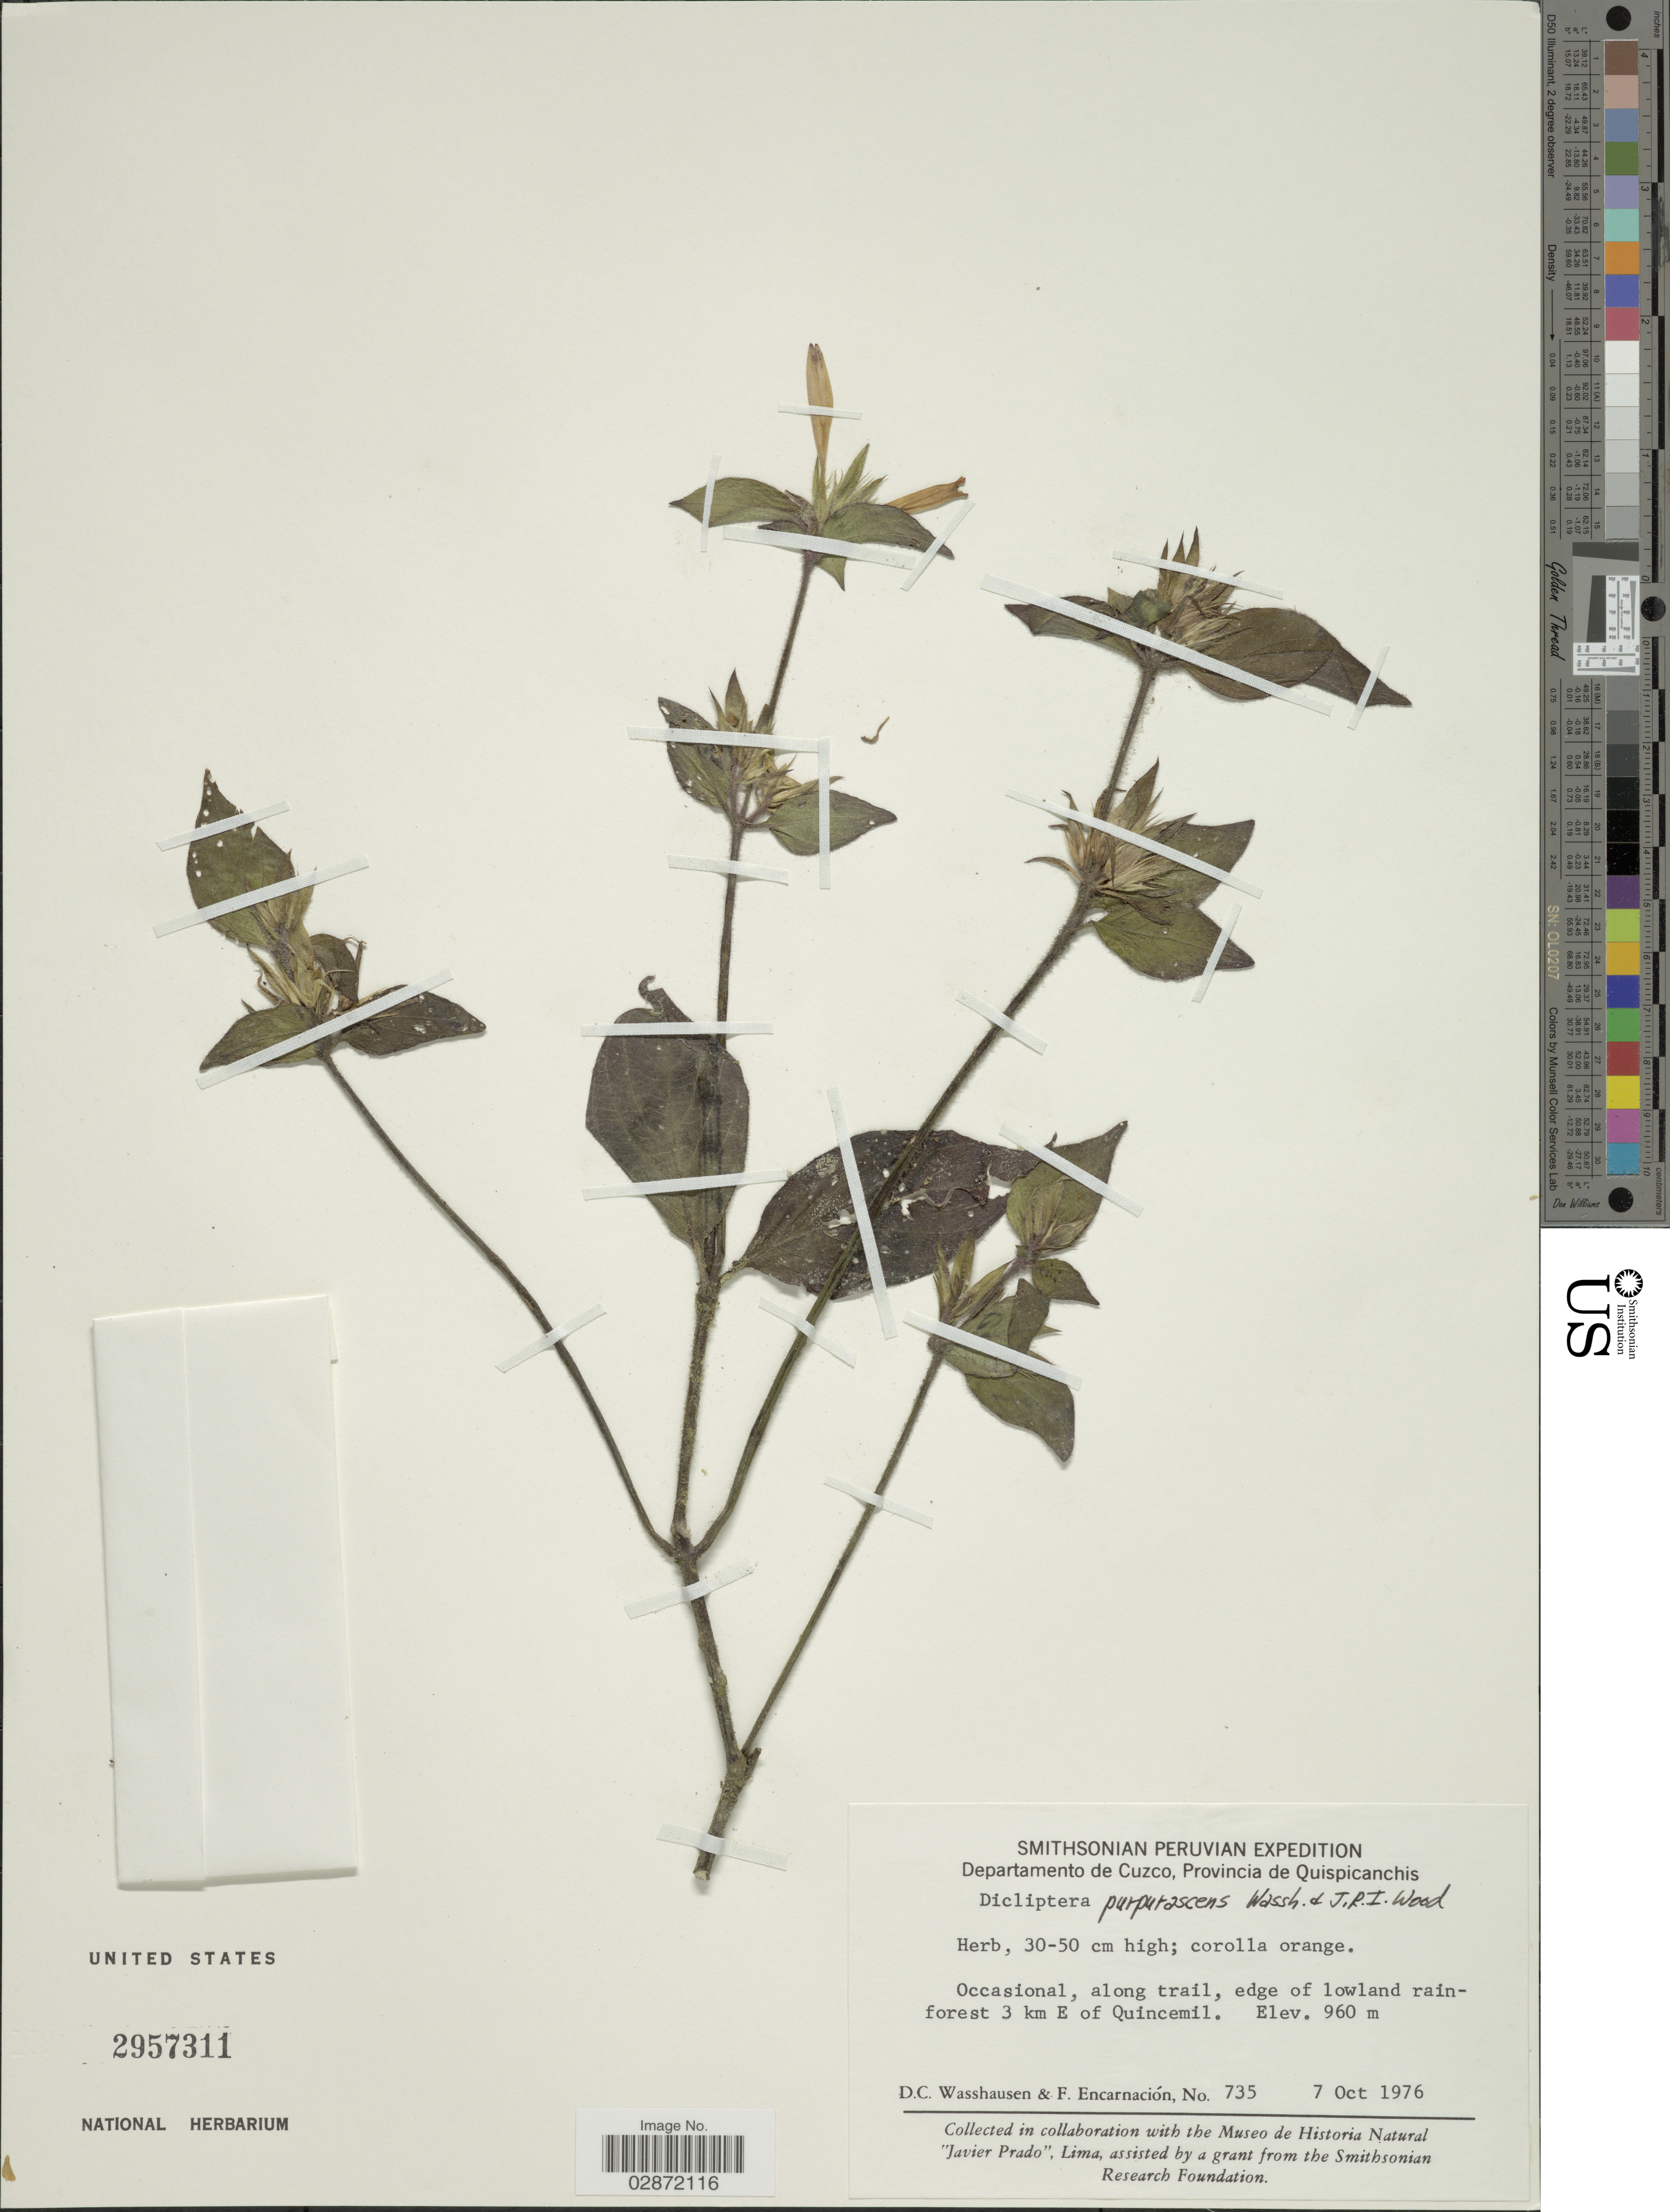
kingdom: Plantae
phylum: Tracheophyta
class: Magnoliopsida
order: Lamiales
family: Acanthaceae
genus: Dicliptera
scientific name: Dicliptera purpurascens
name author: Wassh. & J.R.I. Wood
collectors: D. C. Wasshausen & F. Encarnación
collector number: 735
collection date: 1976-10-07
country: Peru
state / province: Cusco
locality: Departamento de Cuzco, Provincia de Quispicanchis. Occasional, along trail, edge of lowland rainforest 3 km E of Quincemil.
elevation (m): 960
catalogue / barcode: US 2957311